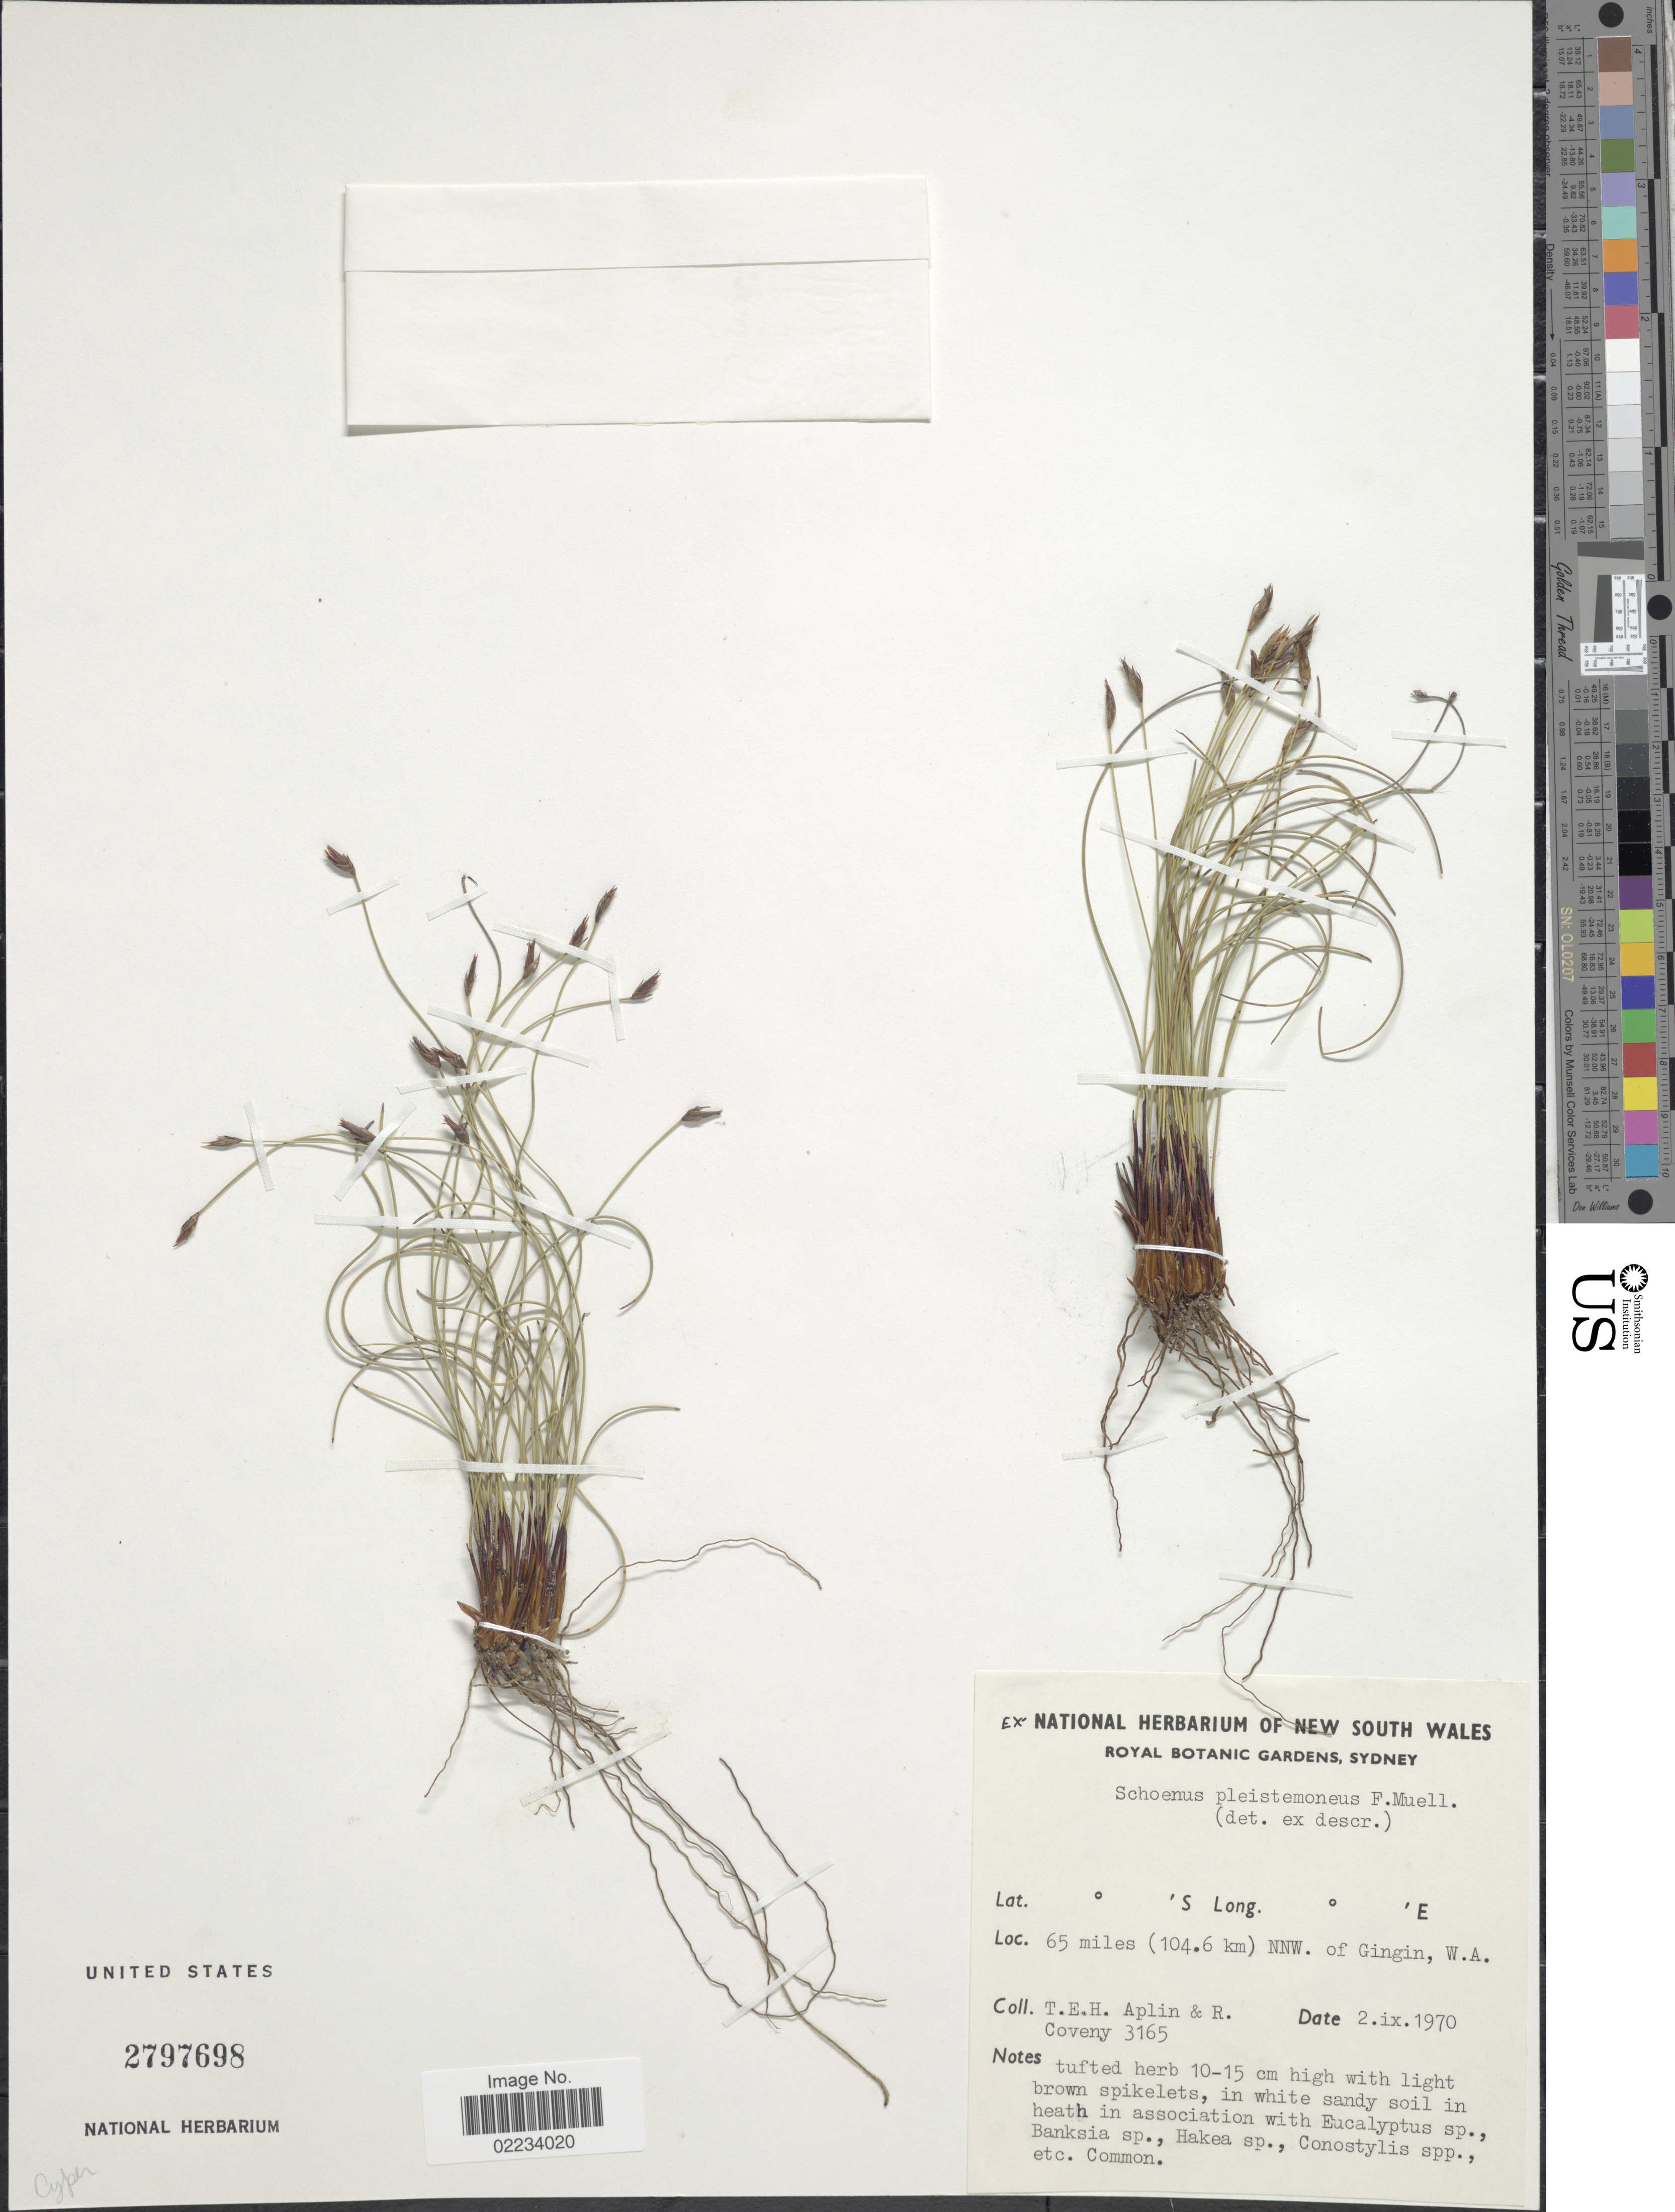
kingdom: Plantae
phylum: Tracheophyta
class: Liliopsida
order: Poales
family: Cyperaceae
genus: Schoenus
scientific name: Schoenus pleiostemoneus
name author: F. Muell.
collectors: T. Aplin & R. Coveny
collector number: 3165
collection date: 1970-09-02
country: Australia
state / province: Western Australia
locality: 65 miles (104.6 km) NNW of Gingin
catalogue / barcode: US 2797698